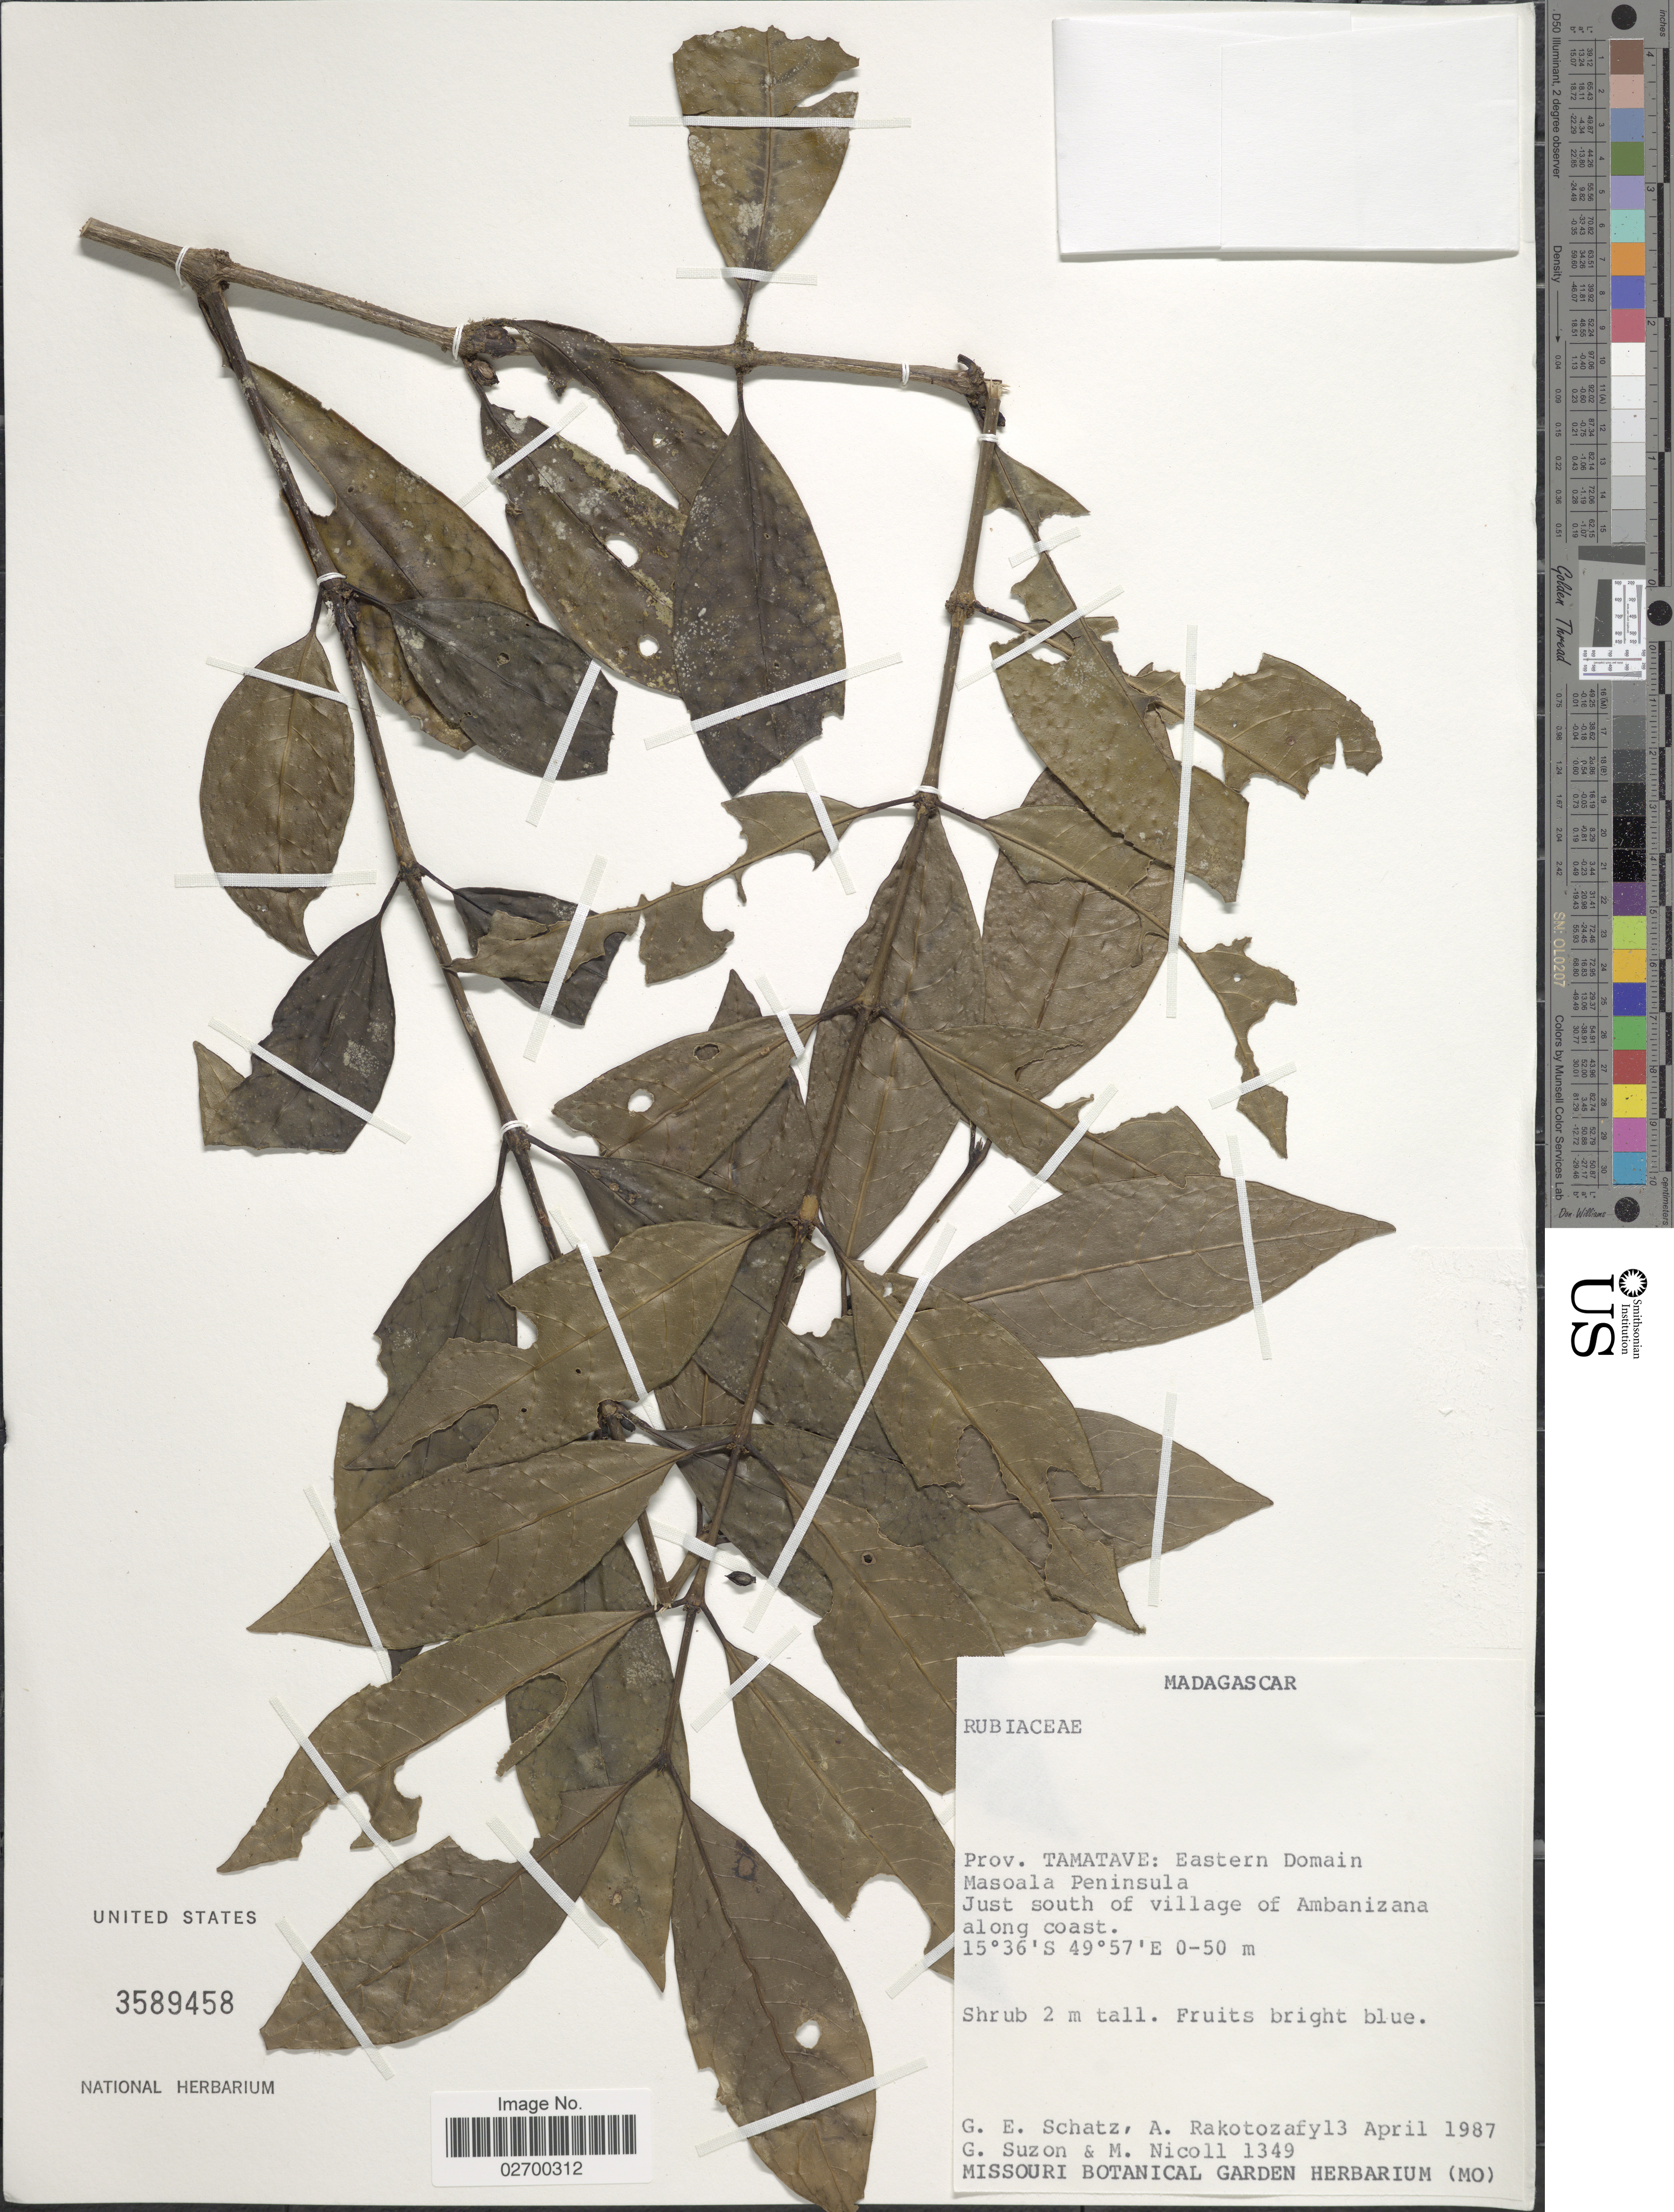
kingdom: Plantae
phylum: Tracheophyta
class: Magnoliopsida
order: Gentianales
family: Rubiaceae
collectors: G. Schatz, A. Rakotozafy, G. Suzon & M. Nicoll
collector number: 1349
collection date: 1987-04-13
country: Madagascar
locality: Prov. Tamatave: Eastern Domain Masoala Peninsula. Just south of village of Ambanizana along coast.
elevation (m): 0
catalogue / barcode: US 3589458